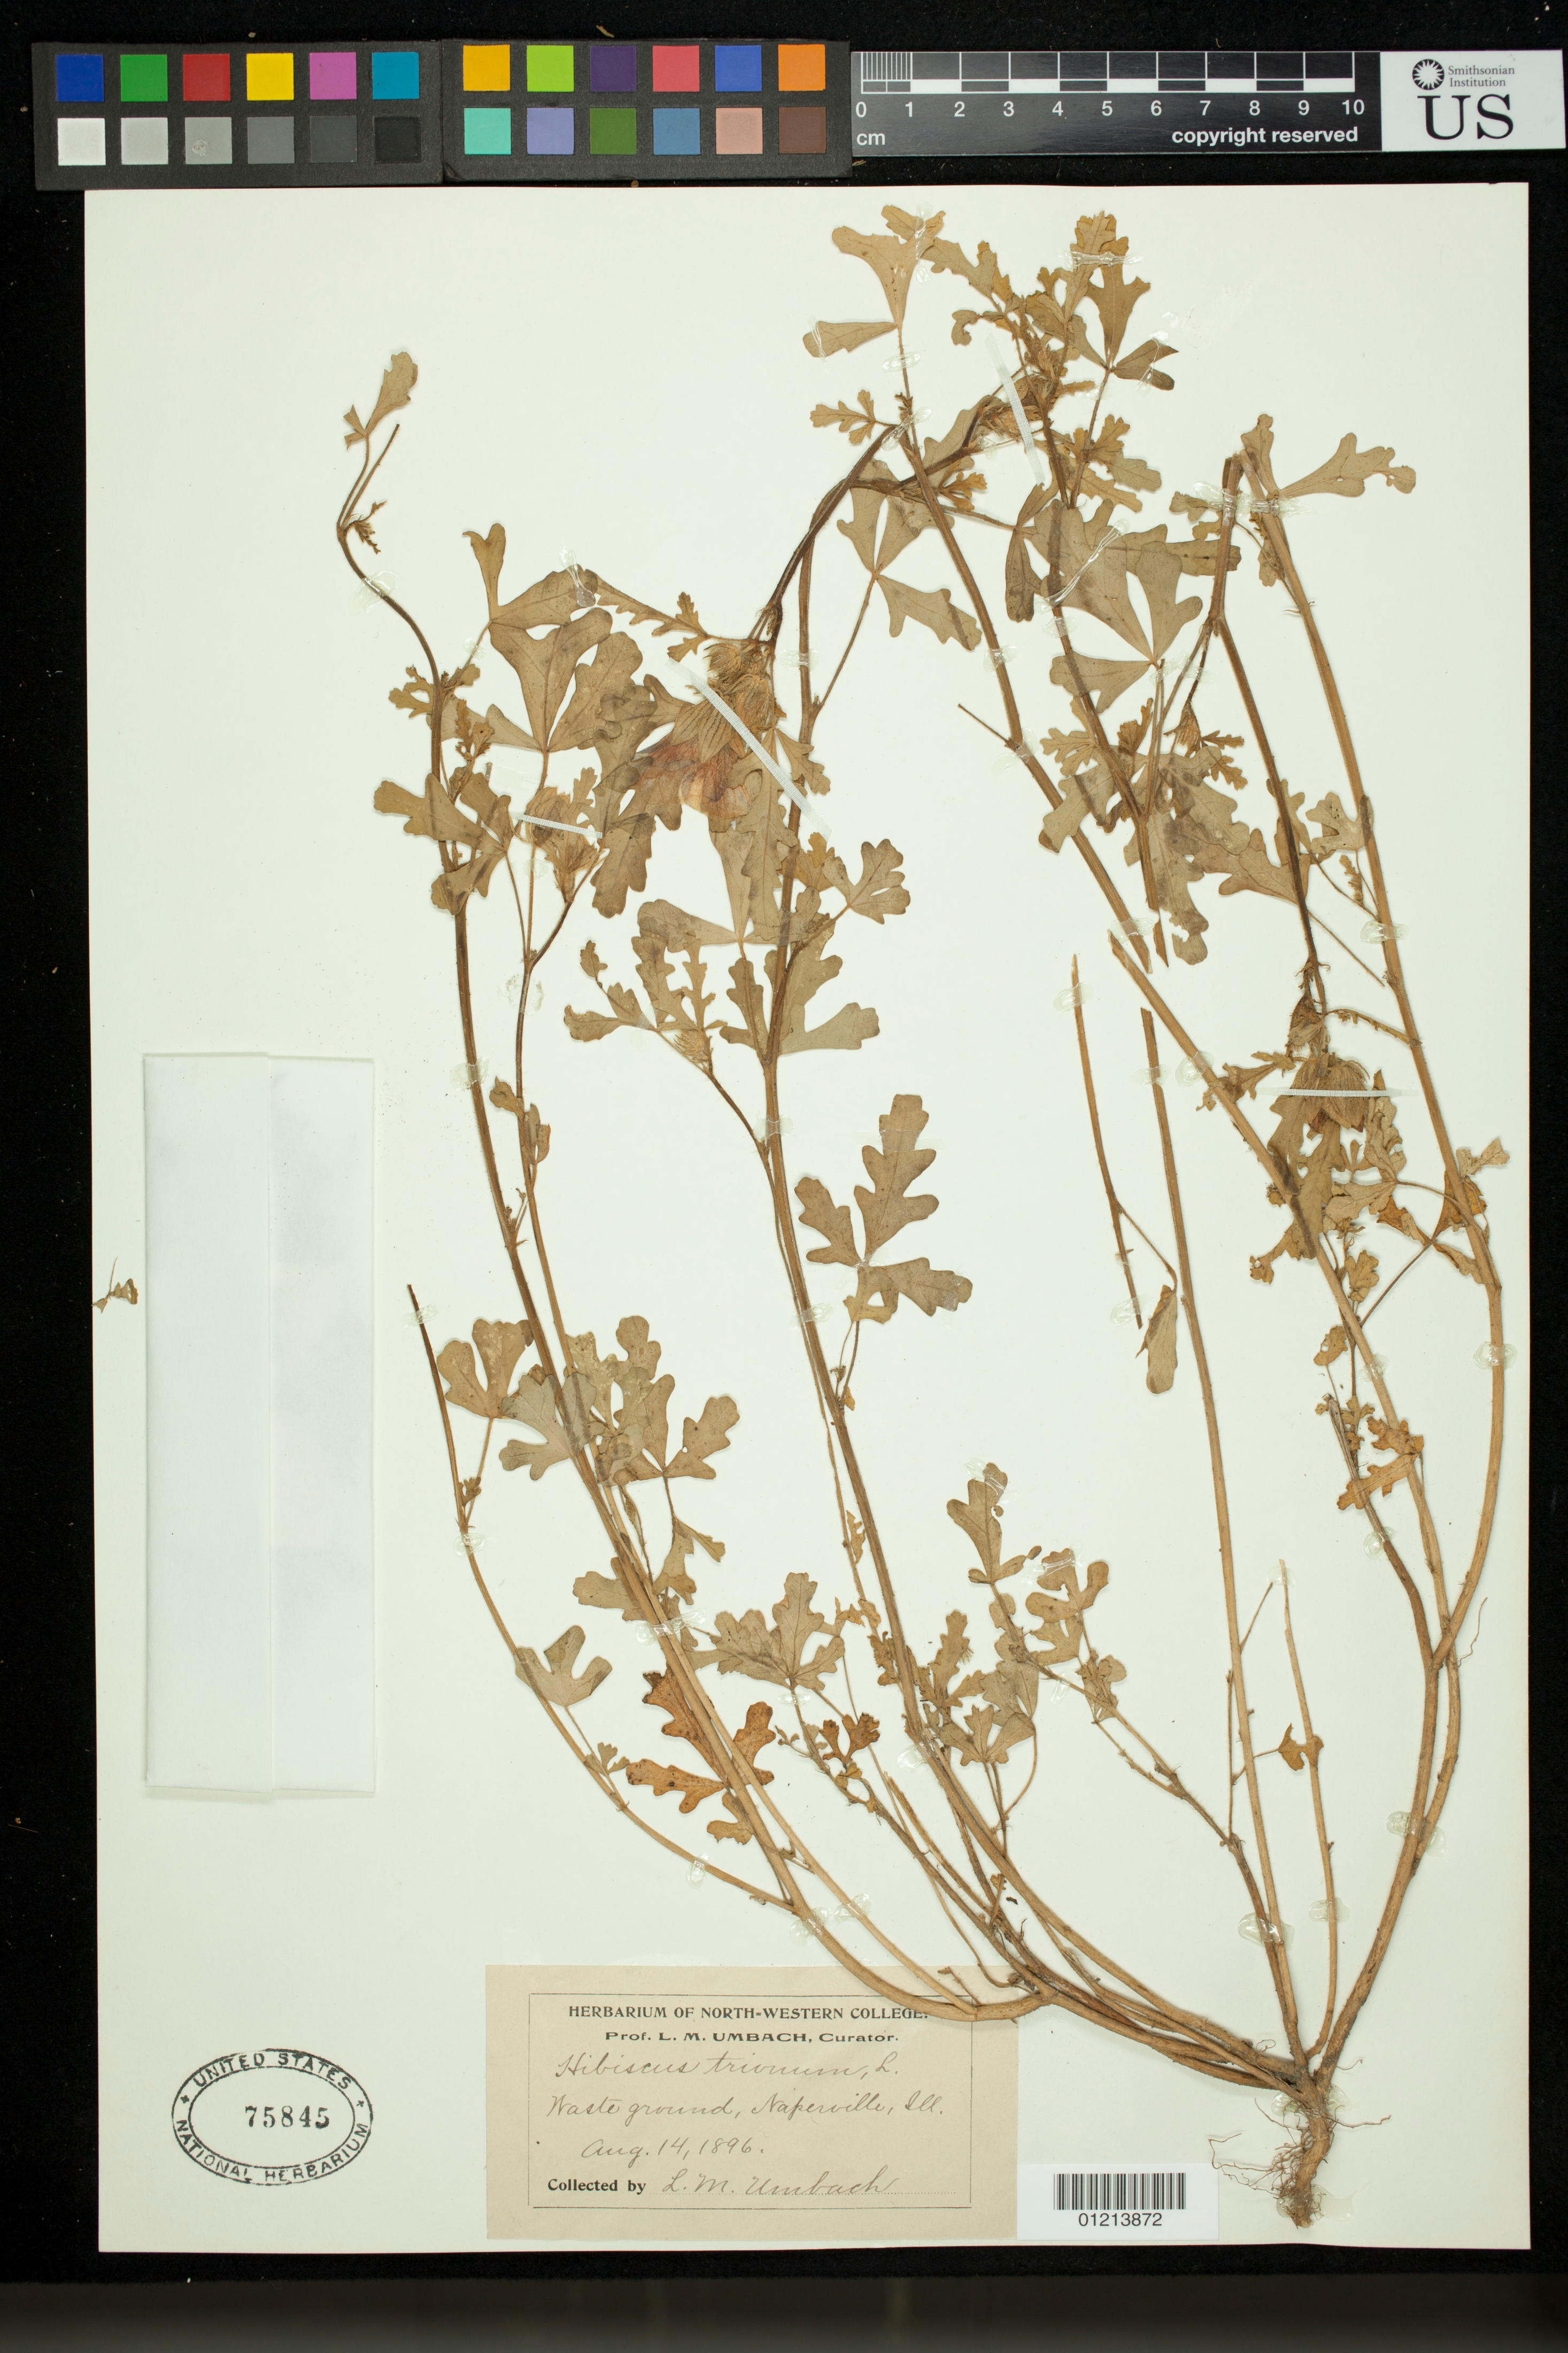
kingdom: Plantae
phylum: Tracheophyta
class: Magnoliopsida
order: Malvales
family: Malvaceae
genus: Hibiscus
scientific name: Hibiscus trionum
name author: L.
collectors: L. M. Umbach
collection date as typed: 14 Aug 1896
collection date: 1896-08-14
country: United States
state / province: Illinois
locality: Waste ground, Naperville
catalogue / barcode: US 75845